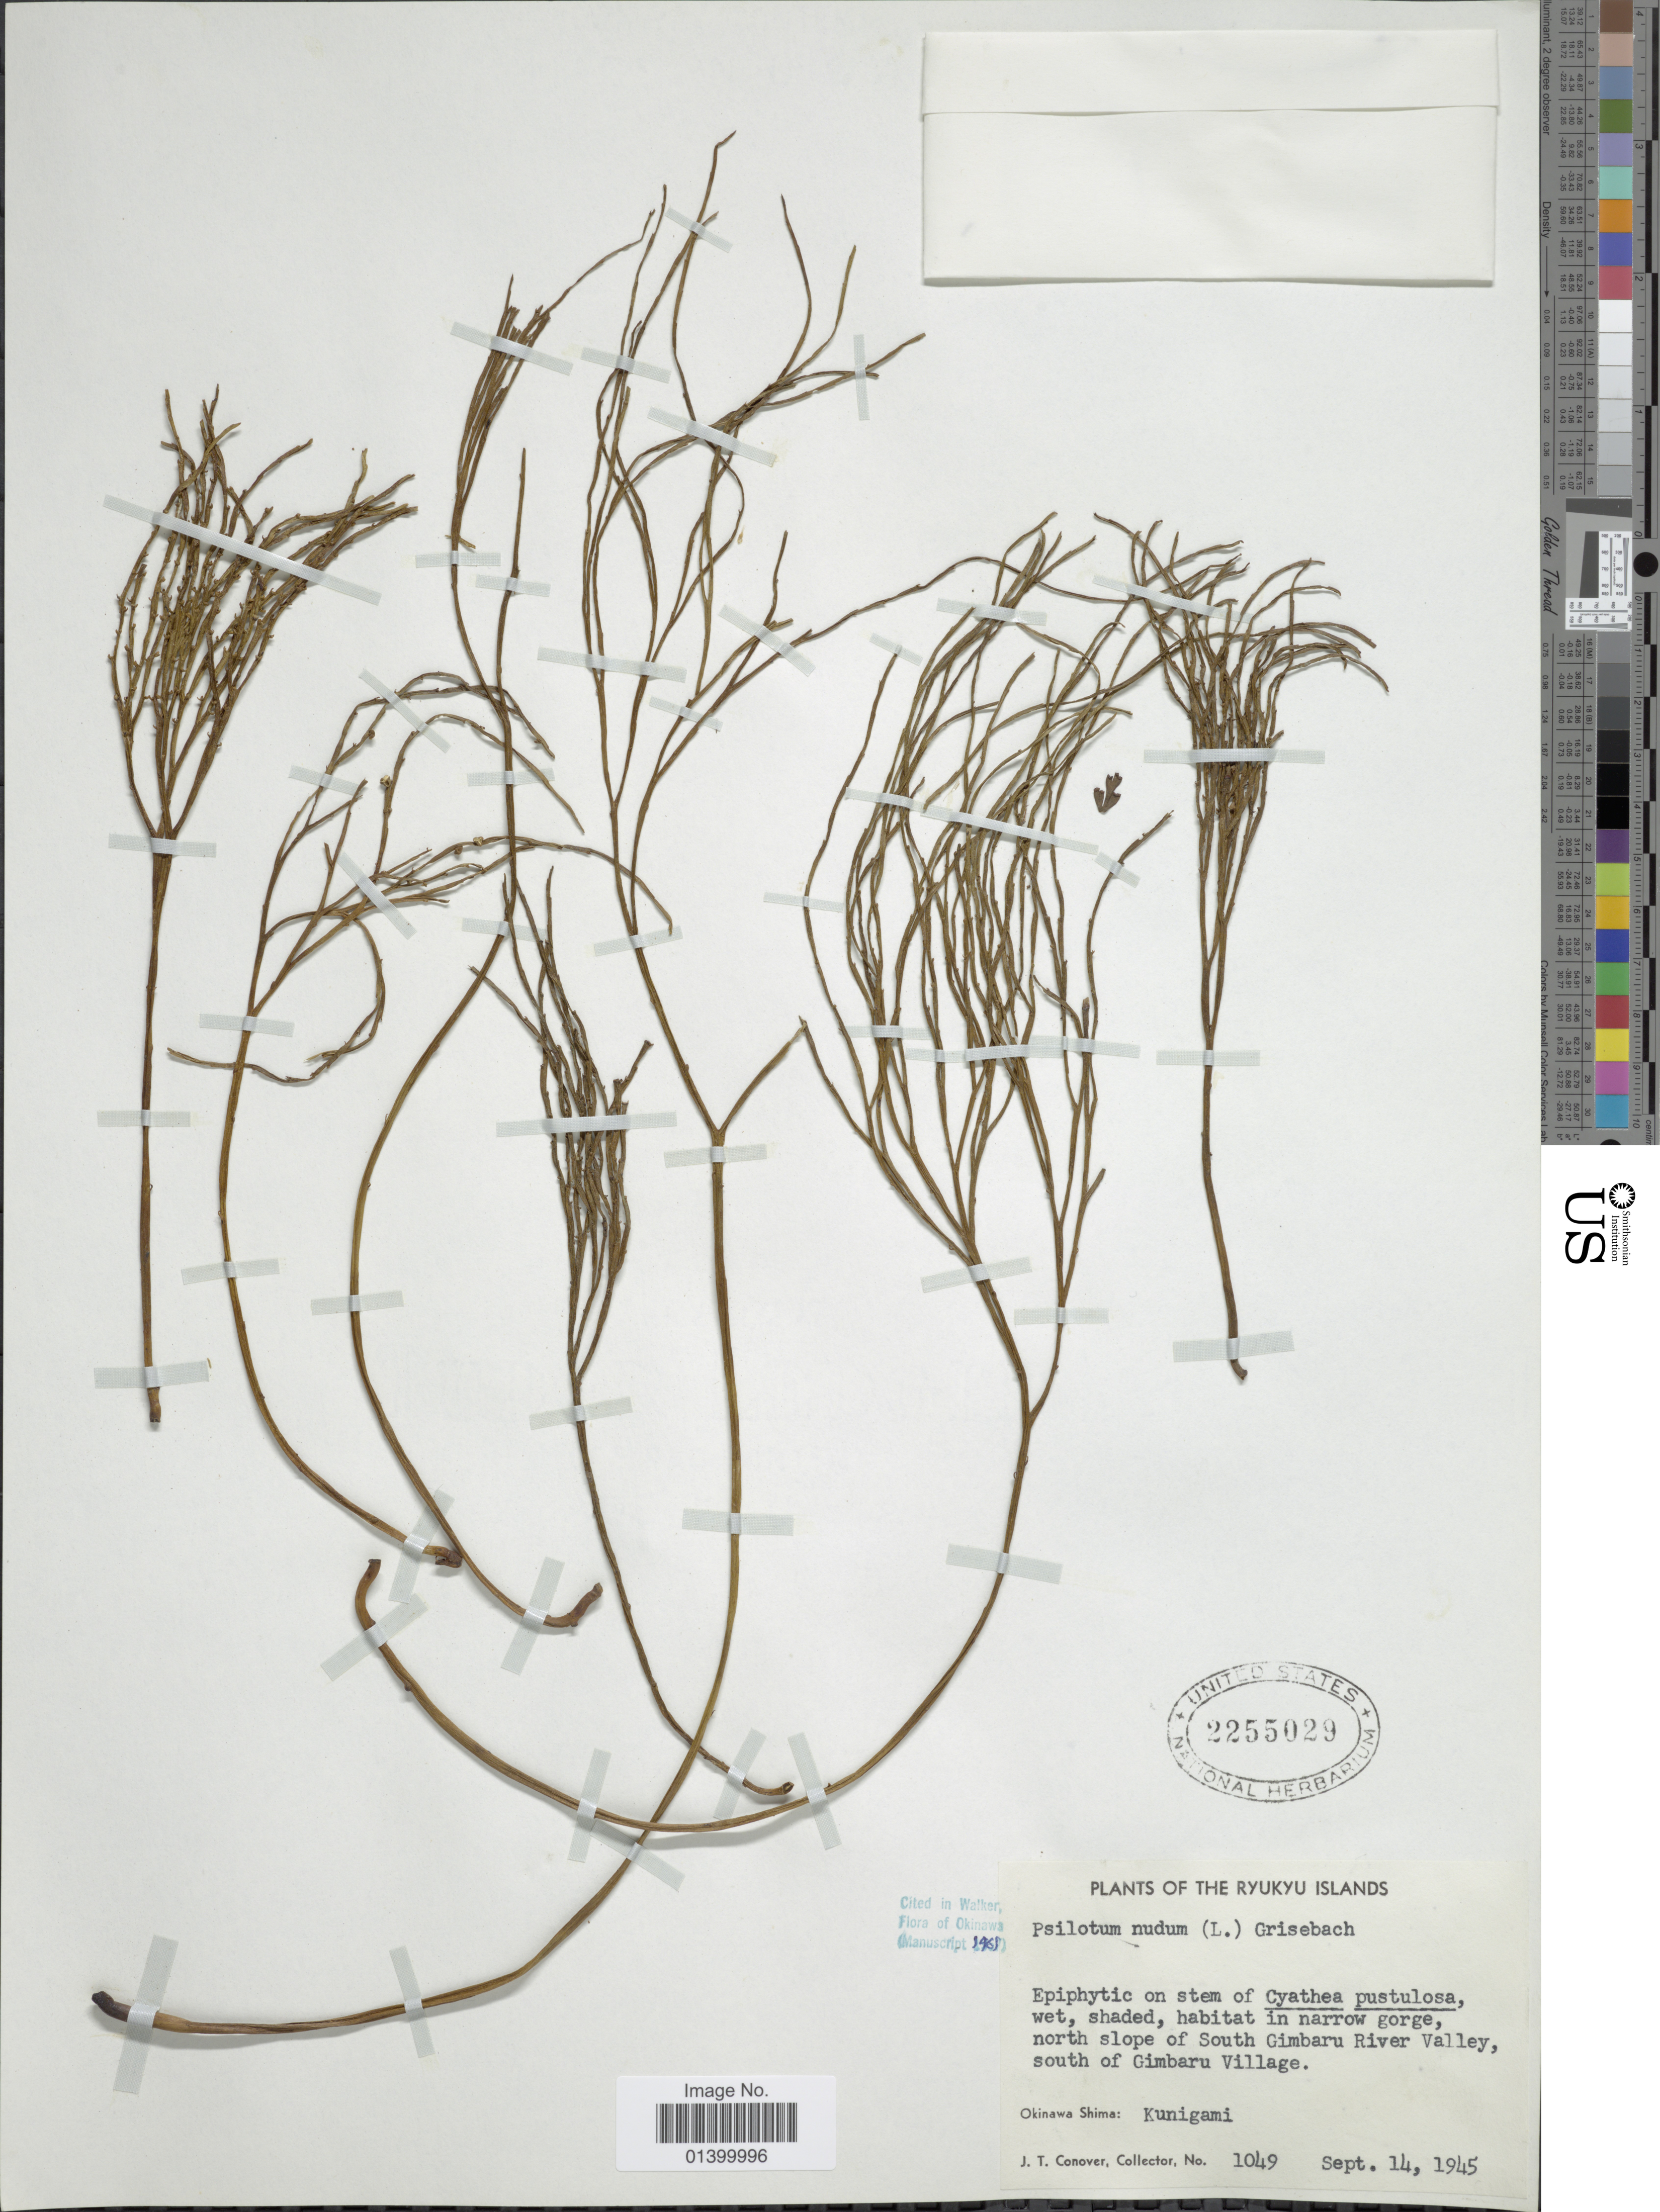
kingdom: Plantae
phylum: Tracheophyta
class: Polypodiopsida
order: Psilotales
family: Psilotaceae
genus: Psilotum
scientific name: Psilotum nudum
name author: (L.) P. Beauv.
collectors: J. T. Conover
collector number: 1049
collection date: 1945-09-14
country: Japan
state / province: Okinawa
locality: Ryukyu Isalnds. North slope of South Gimbaru River Valley, south of Gimbaru Village. Okinawa Shima: Kunigami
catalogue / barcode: US 2255029